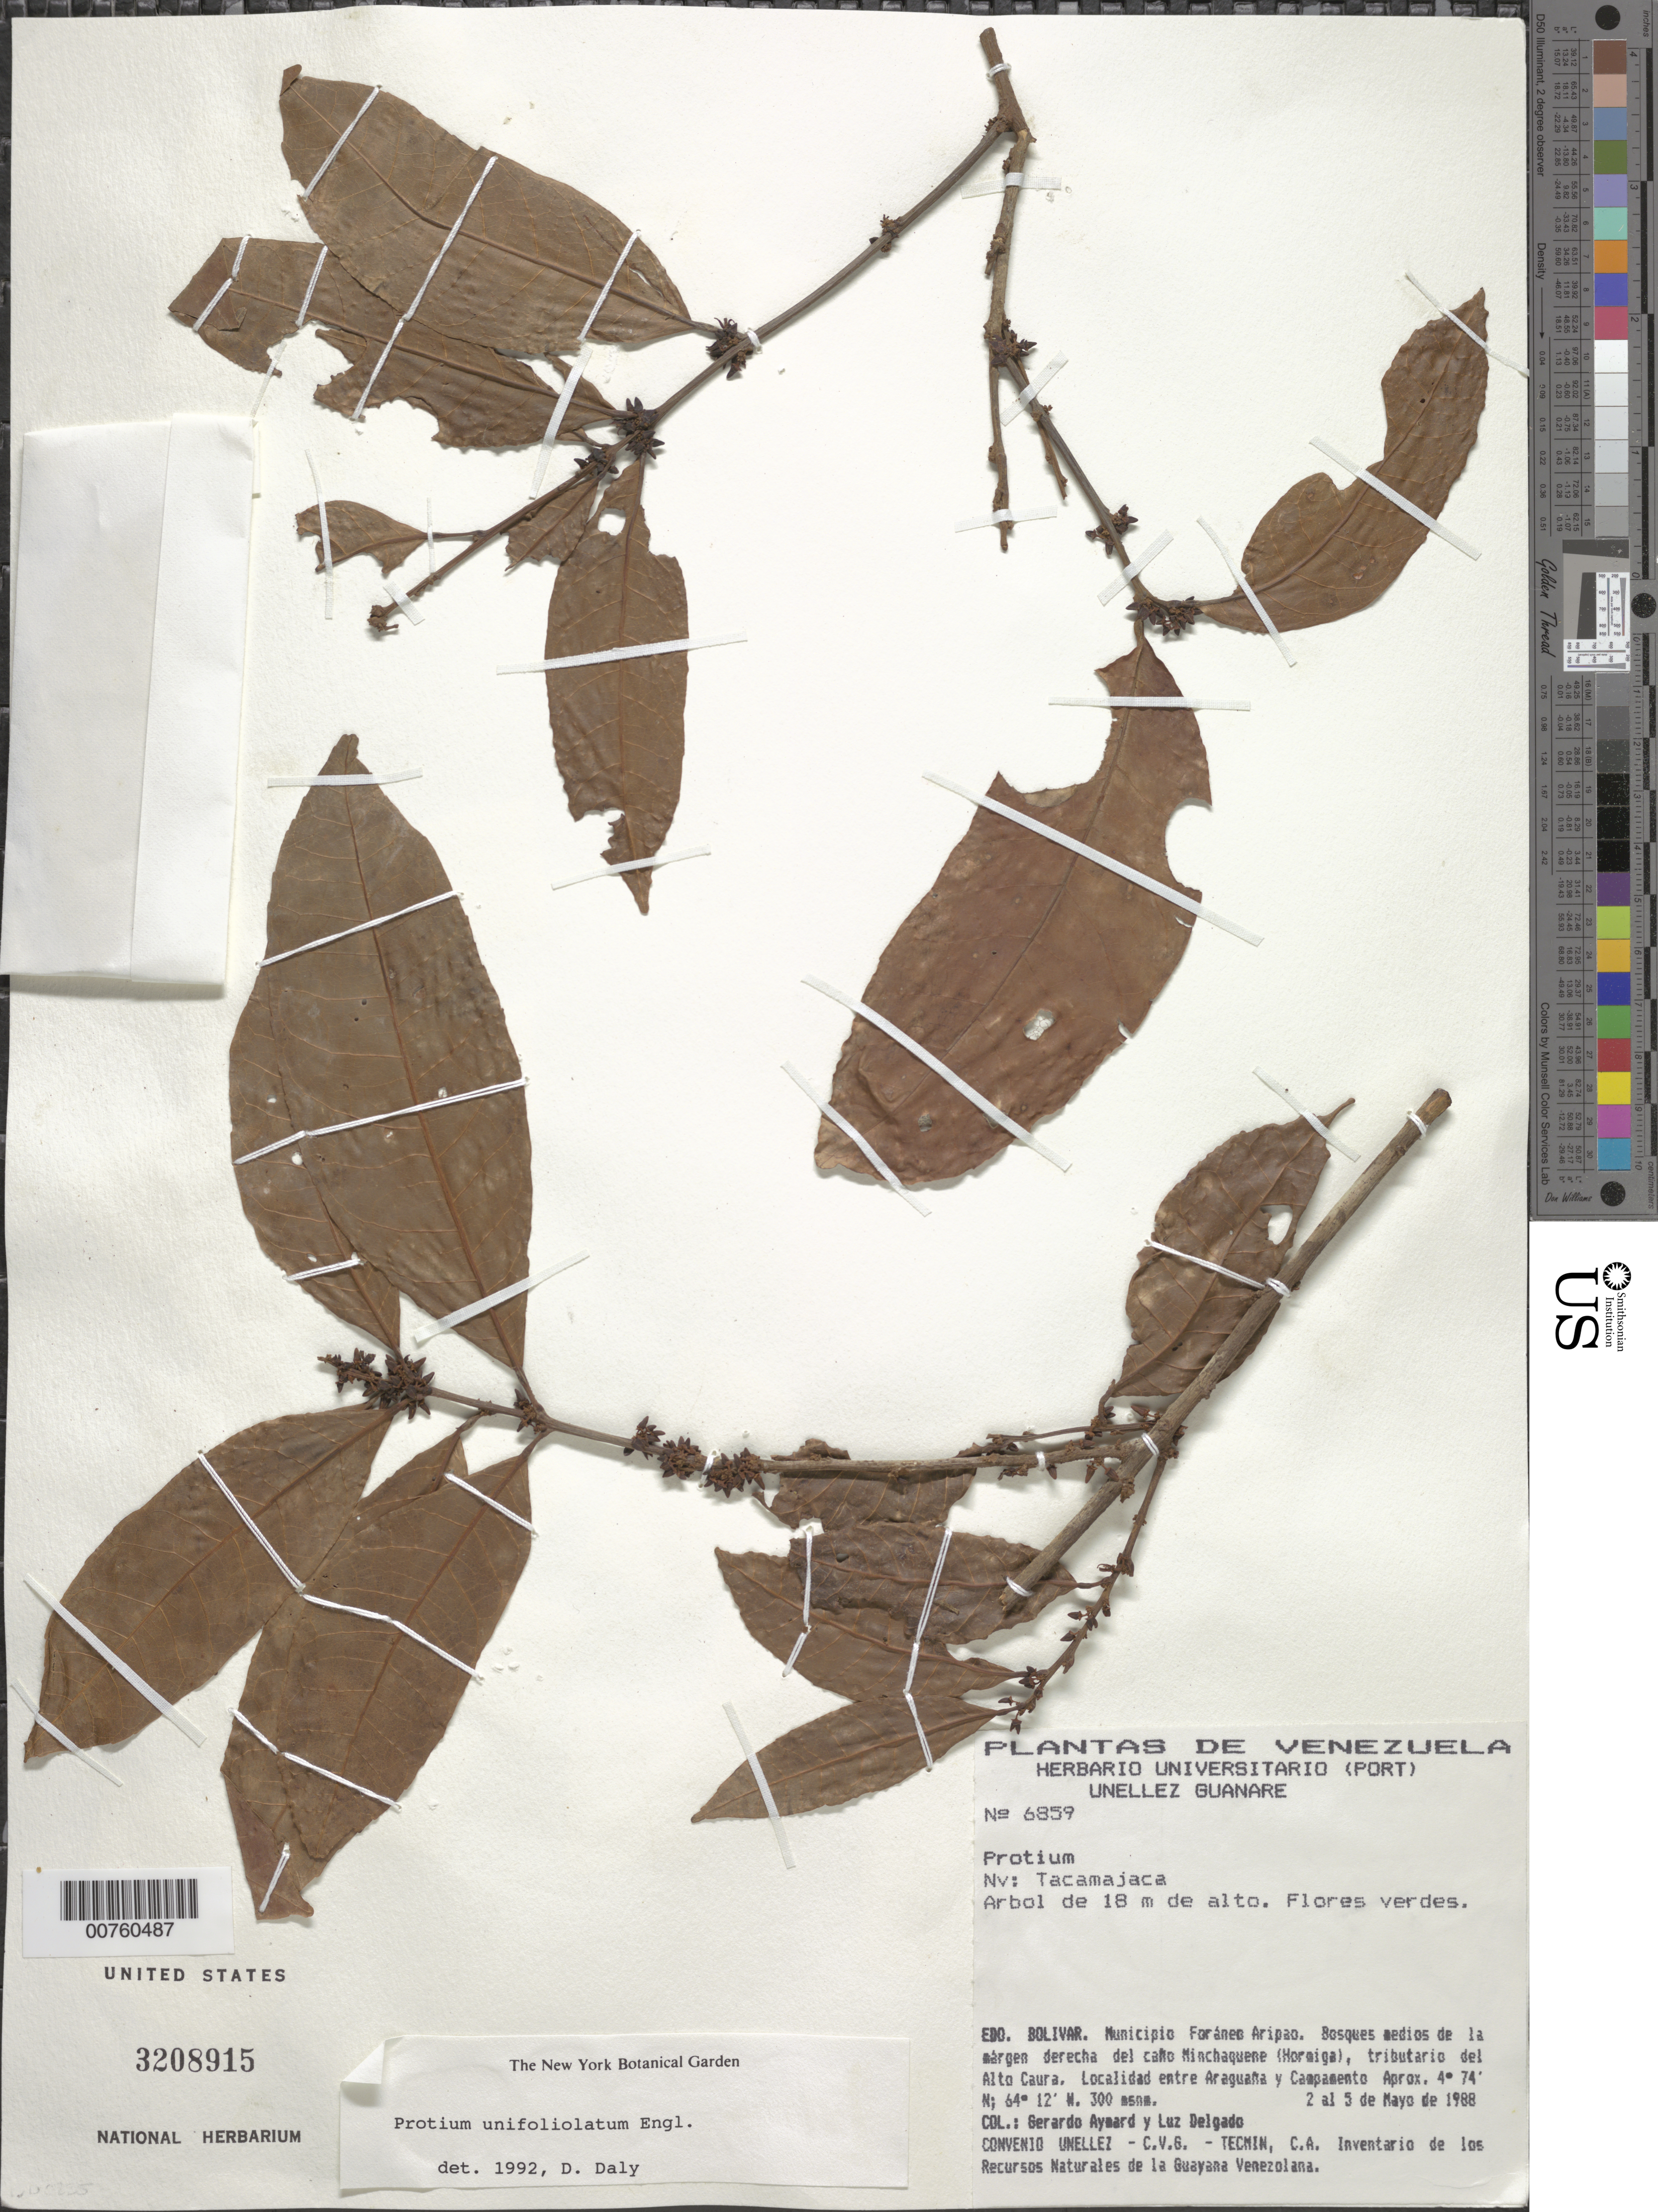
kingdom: Plantae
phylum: Tracheophyta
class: Magnoliopsida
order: Sapindales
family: Burseraceae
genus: Protium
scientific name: Protium unifoliolatum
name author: Engl.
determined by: Daly, D. C.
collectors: G. A. Aymard & L. Delgado V.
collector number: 6859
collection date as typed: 2-May-88 to 5-May-88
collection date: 1988-05-02/1988-05-05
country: Venezuela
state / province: Bolívar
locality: Mun. Foraneo Aripao, Caño Minchaquene, trib of Alto Caura; betw Araguana & Campamento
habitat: Bosques medio de la margen derecha del caño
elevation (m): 300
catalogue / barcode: US 3208915